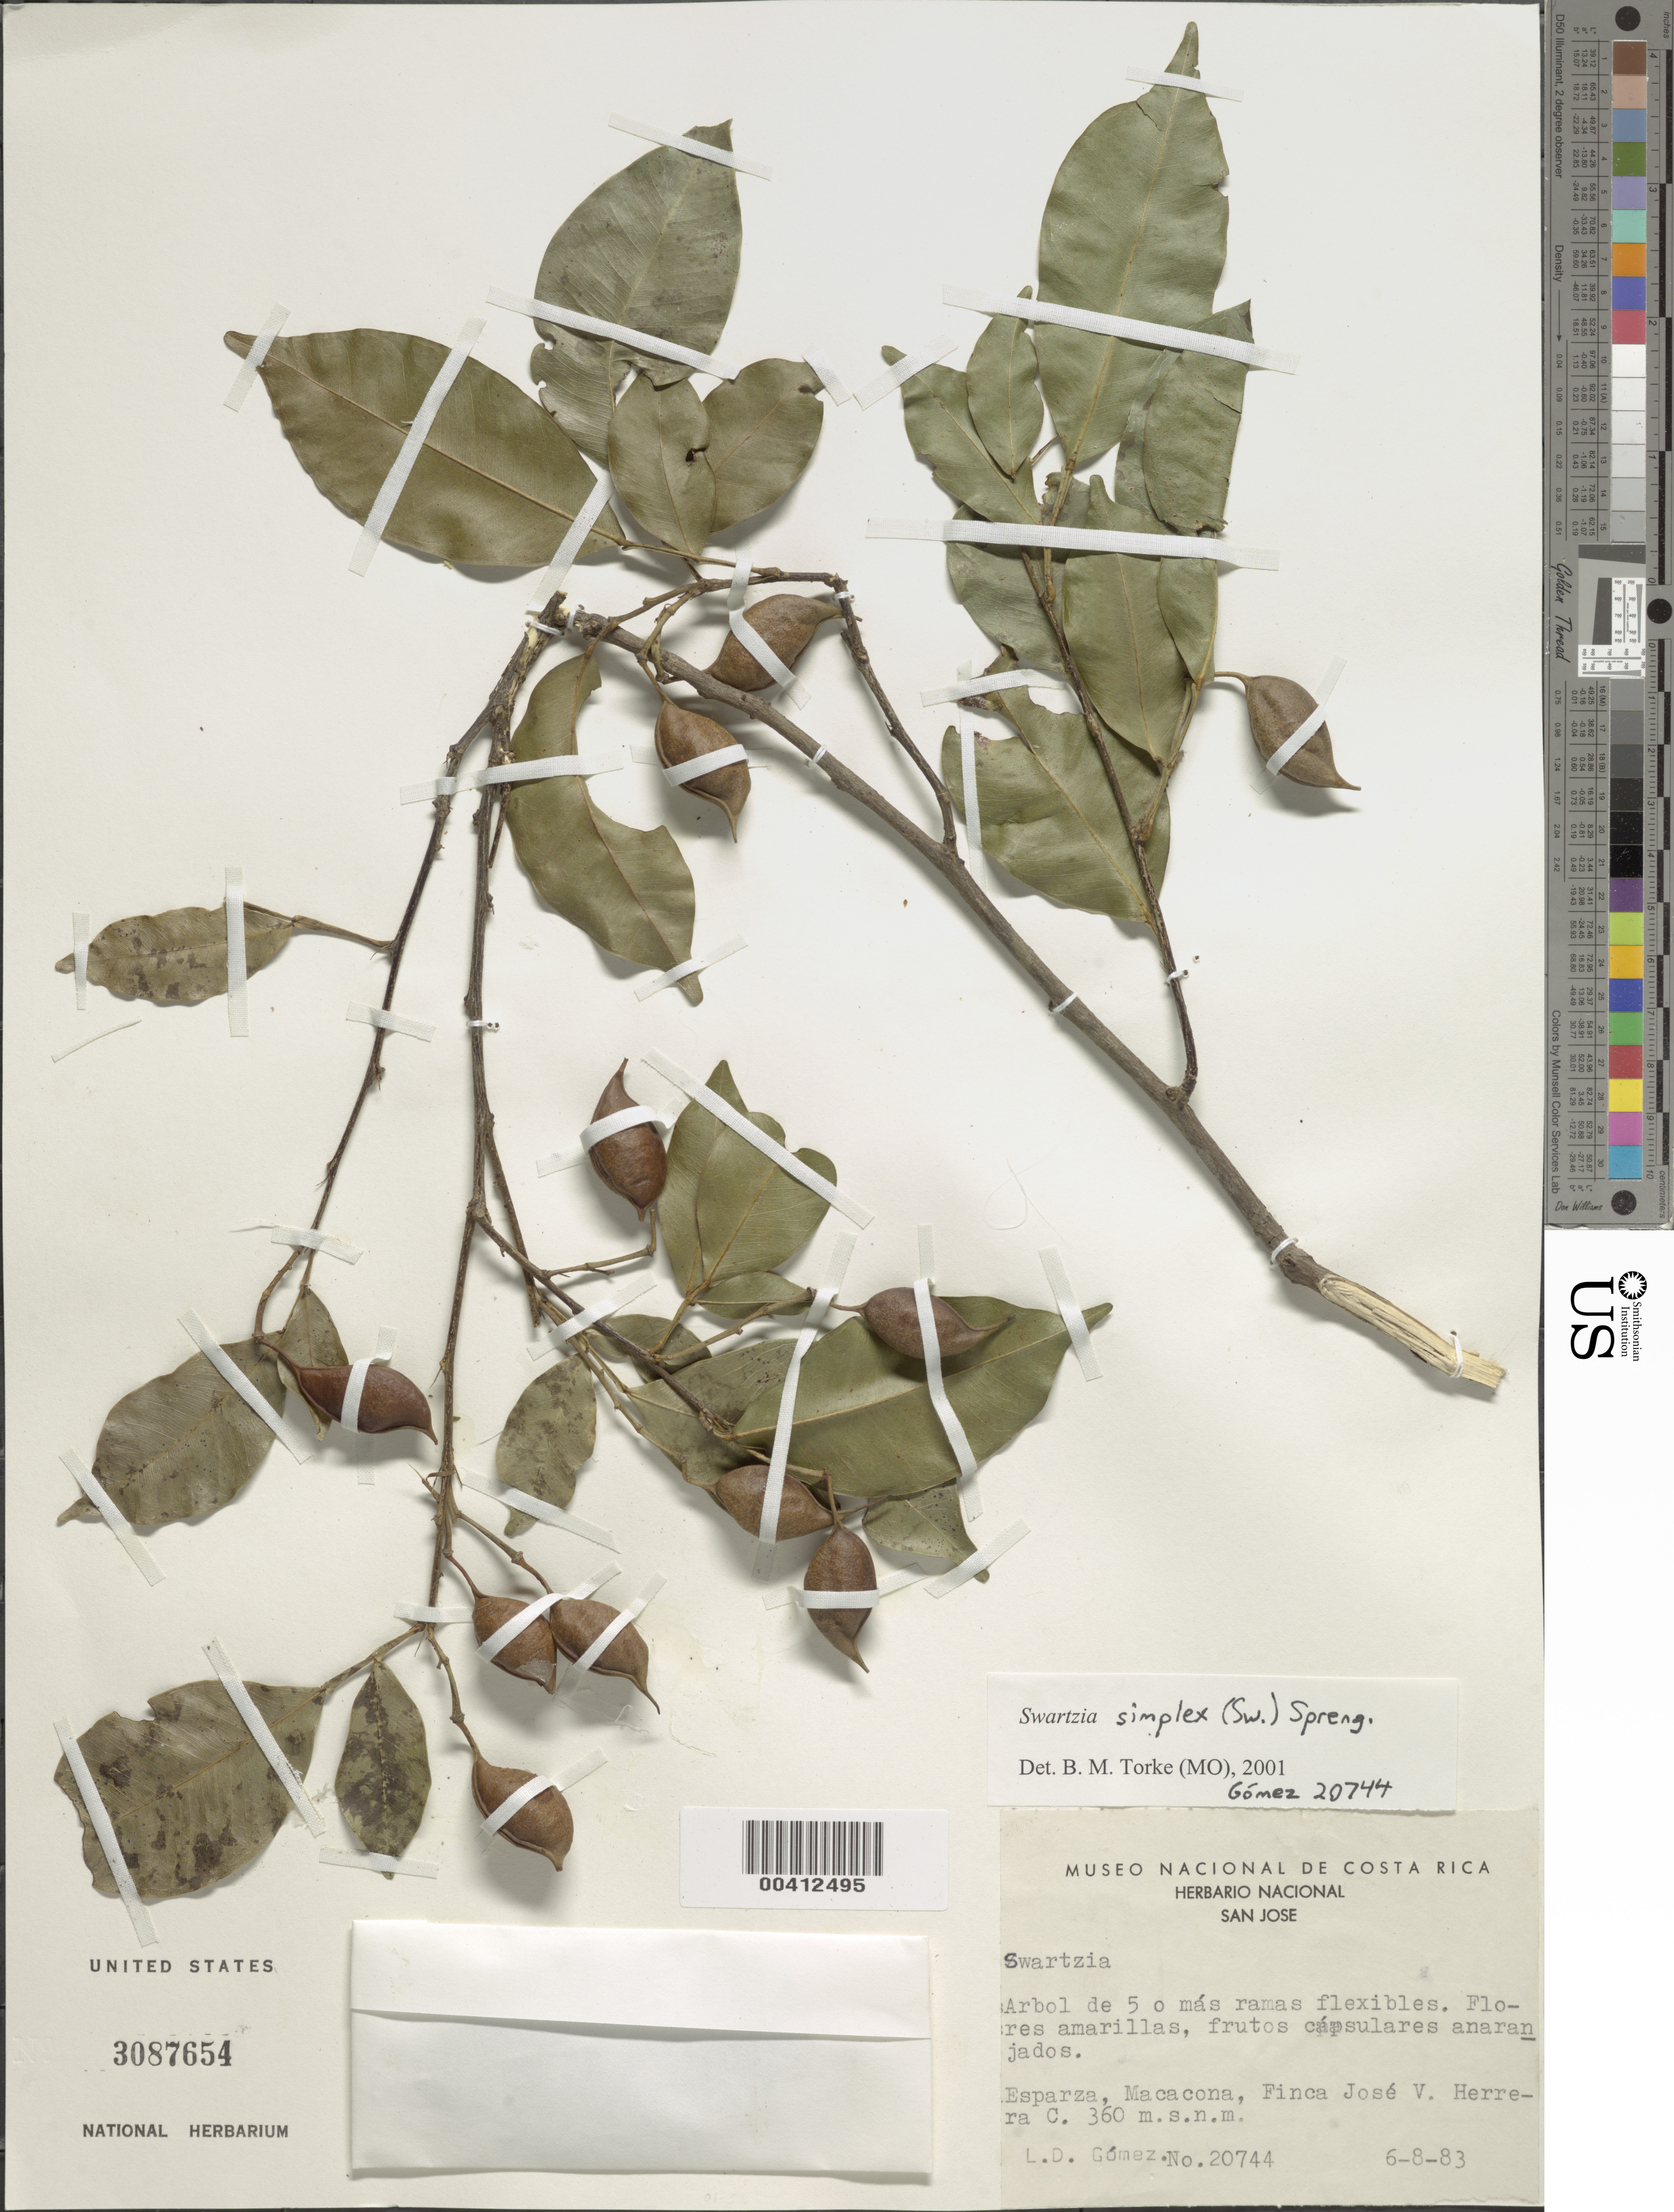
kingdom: Plantae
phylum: Tracheophyta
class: Magnoliopsida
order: Fabales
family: Fabaceae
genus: Swartzia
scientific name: Swartzia simplex var. ochnacea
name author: (DC.) R.S. Cowan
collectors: L. D. Gómez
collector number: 20744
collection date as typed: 08 Jun 1983 or 06 Aug 1983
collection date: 1983-06-08 or 1983-08-06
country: Costa Rica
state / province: San José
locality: Esparza, macacona, finca jose v. herrera-c.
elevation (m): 360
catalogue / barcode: US 3087654